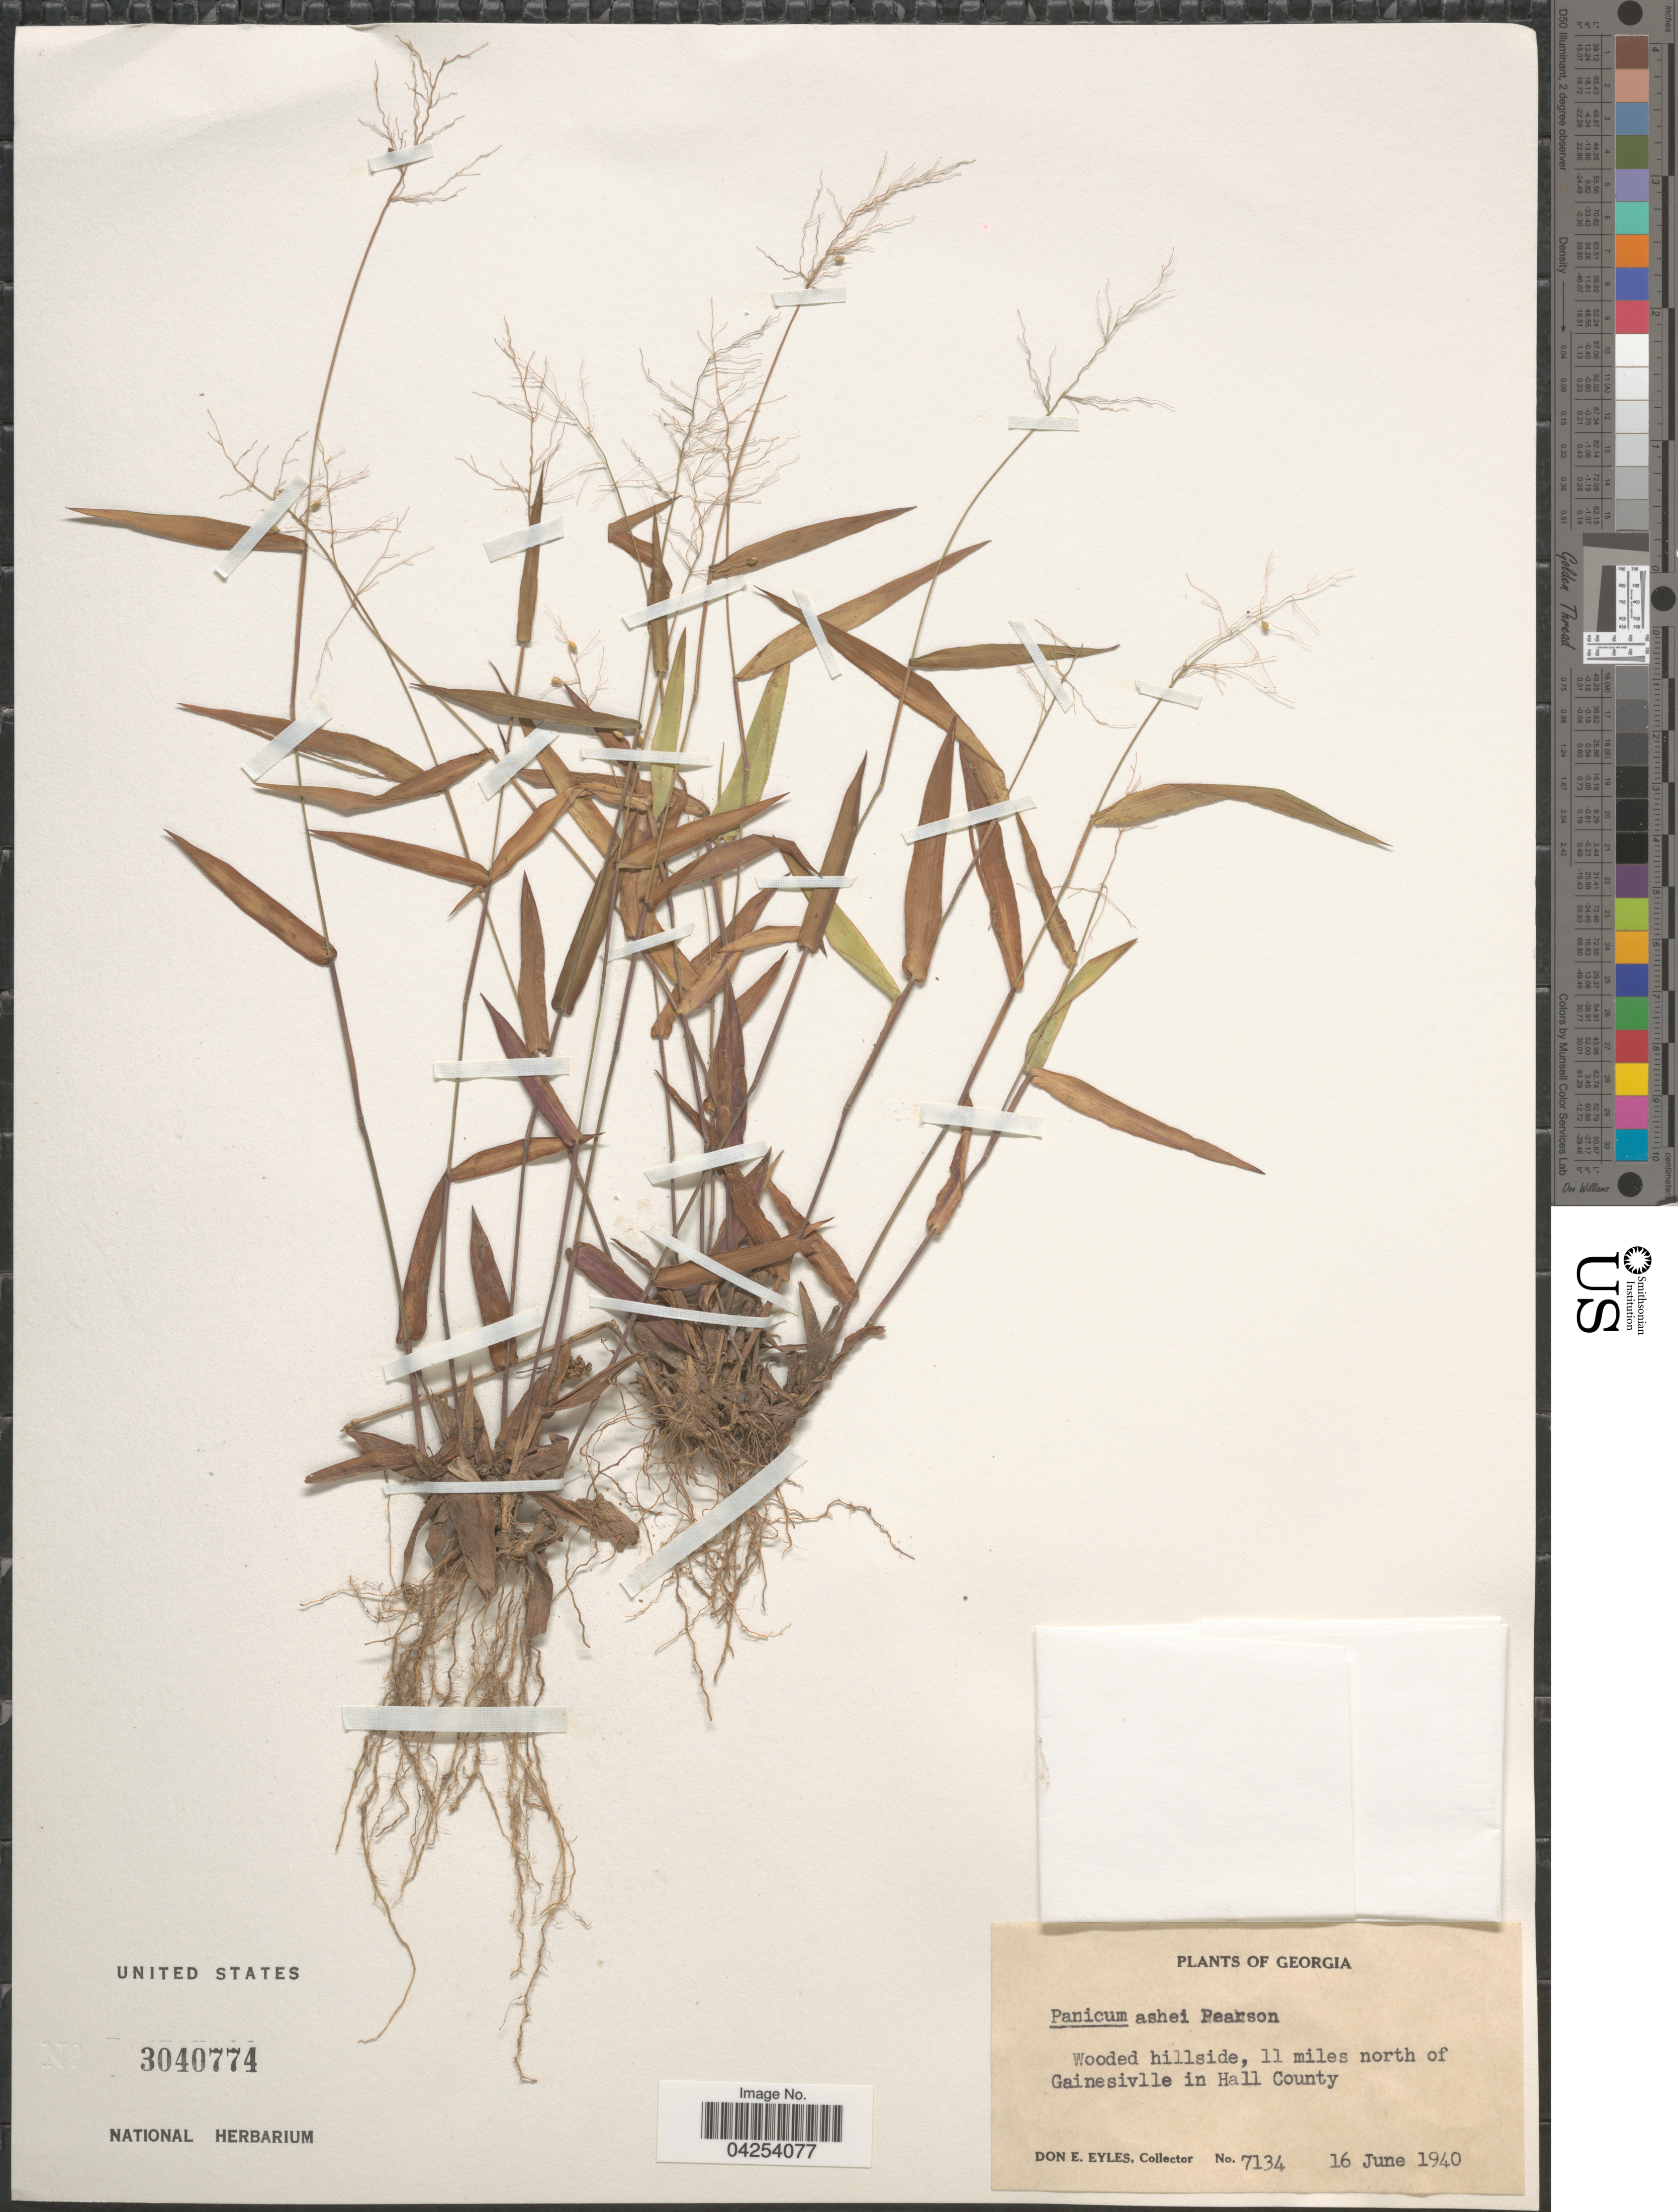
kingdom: Plantae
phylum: Tracheophyta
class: Liliopsida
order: Poales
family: Poaceae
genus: Dichanthelium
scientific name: Dichanthelium commutatum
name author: (Schult.) Gould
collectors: D. Eyles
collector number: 7134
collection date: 1940-06-16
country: United States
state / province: Georgia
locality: Wooded hillside, 11 miles north of Gainesivlle in Hall County.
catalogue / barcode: US 3040774